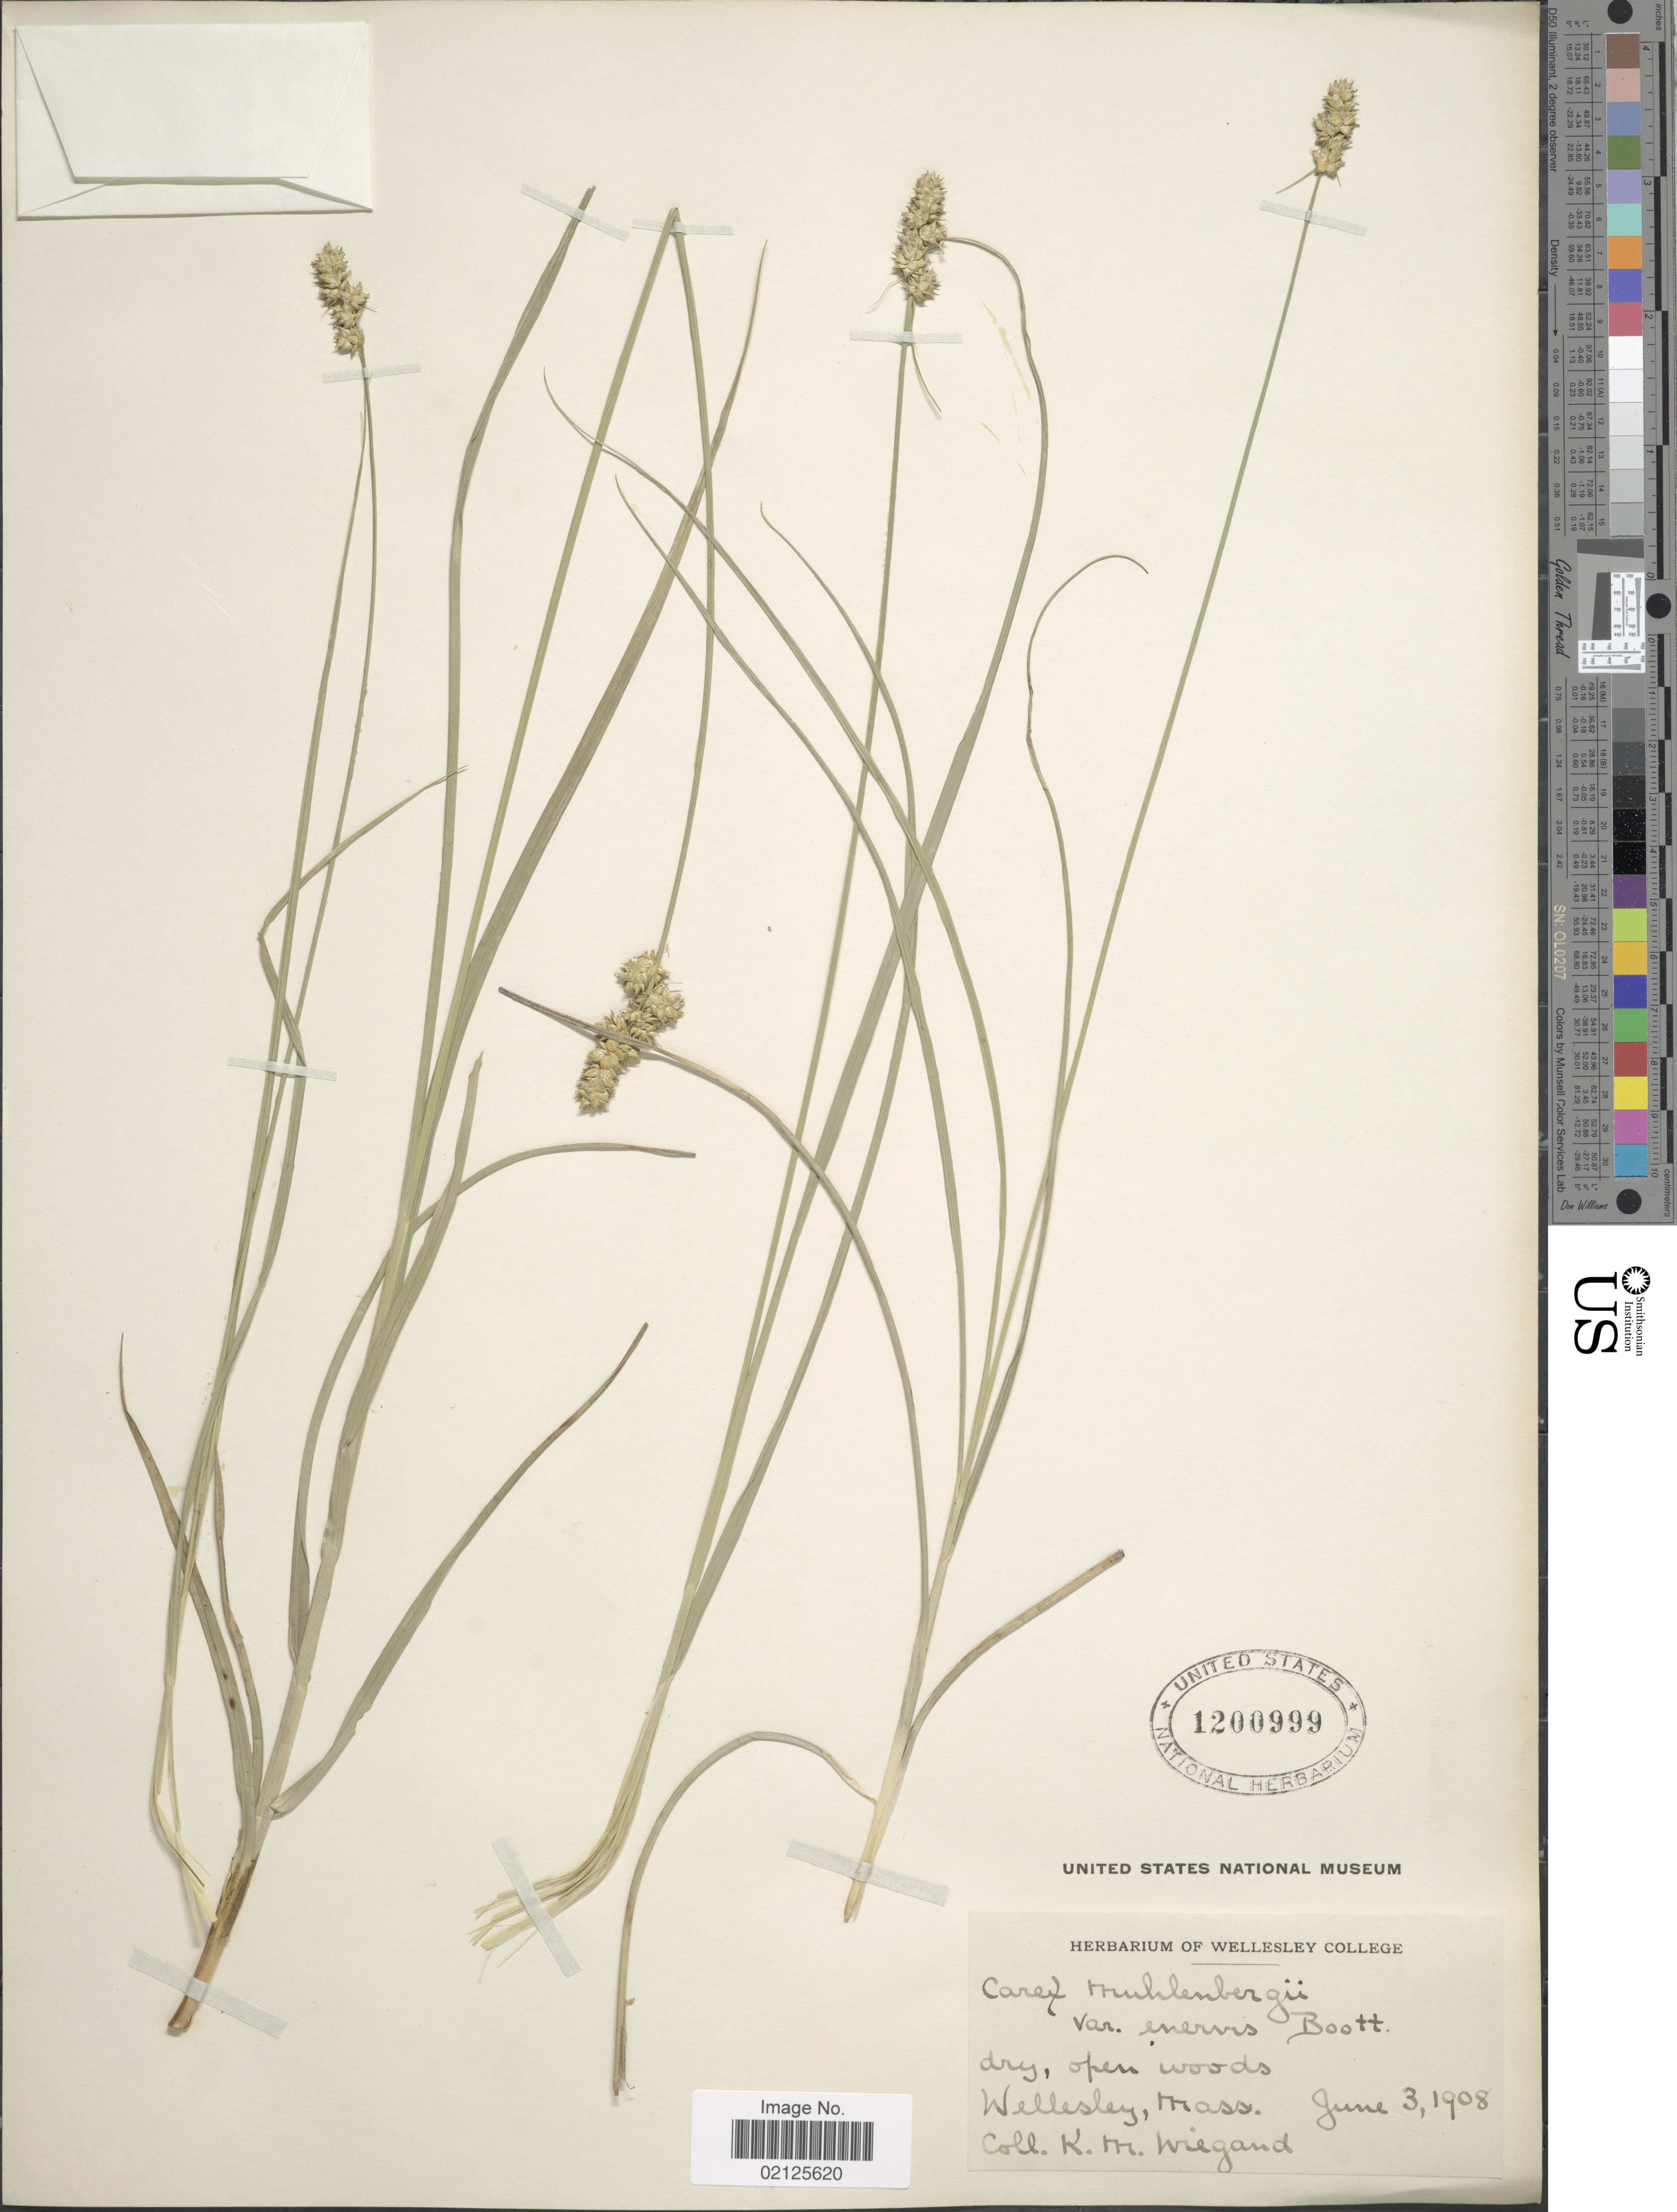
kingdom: Plantae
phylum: Tracheophyta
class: Liliopsida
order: Poales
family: Cyperaceae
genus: Carex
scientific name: Carex muehlenbergii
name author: Willd.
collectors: K. M. Wiegand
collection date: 1908-06-03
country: United States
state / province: Massachusetts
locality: Dry, open woods, Wellesley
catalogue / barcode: US 1200999